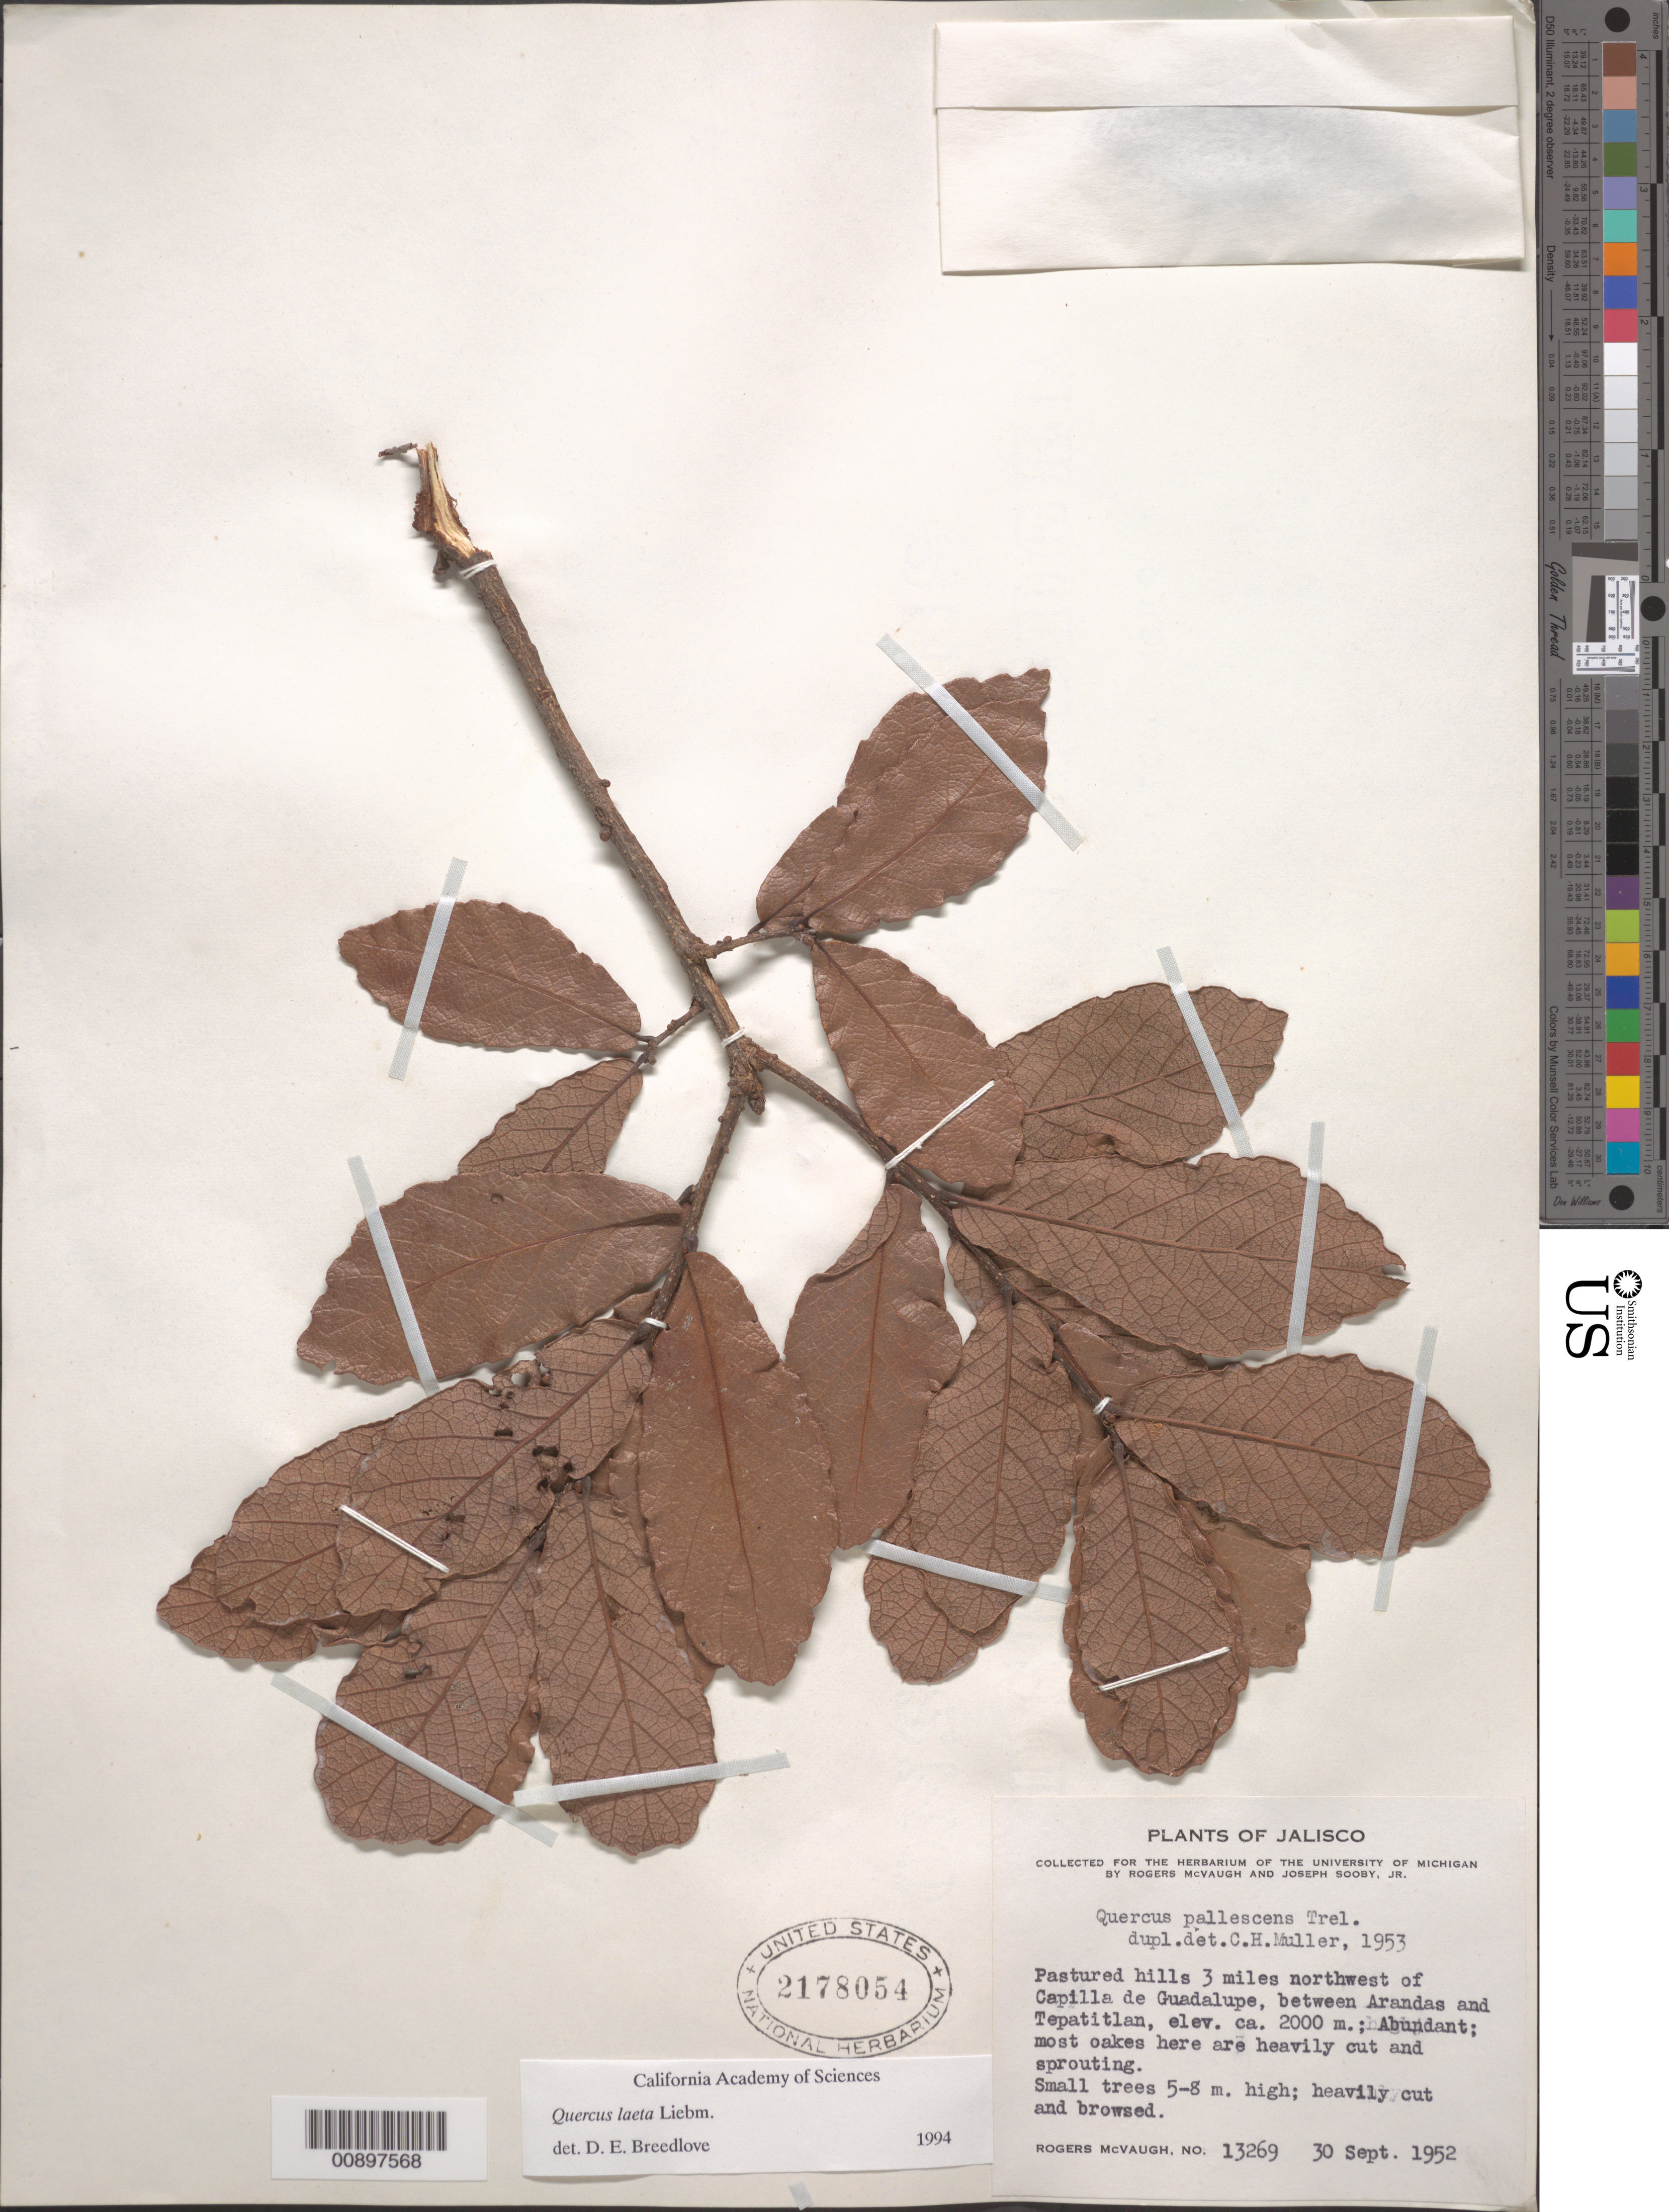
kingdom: Plantae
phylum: Tracheophyta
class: Magnoliopsida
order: Fagales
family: Fagaceae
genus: Quercus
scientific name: Quercus laeta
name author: Liebm.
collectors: R. McVaugh & J. Sooby Jr.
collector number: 13269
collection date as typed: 30 Sep 1952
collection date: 1952-09-30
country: Mexico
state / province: Jalisco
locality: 3 miles northwest of Capilla de Guadalupe, between Arandas and Tepatitlán.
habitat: Pasture hills.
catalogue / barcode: US 2178054